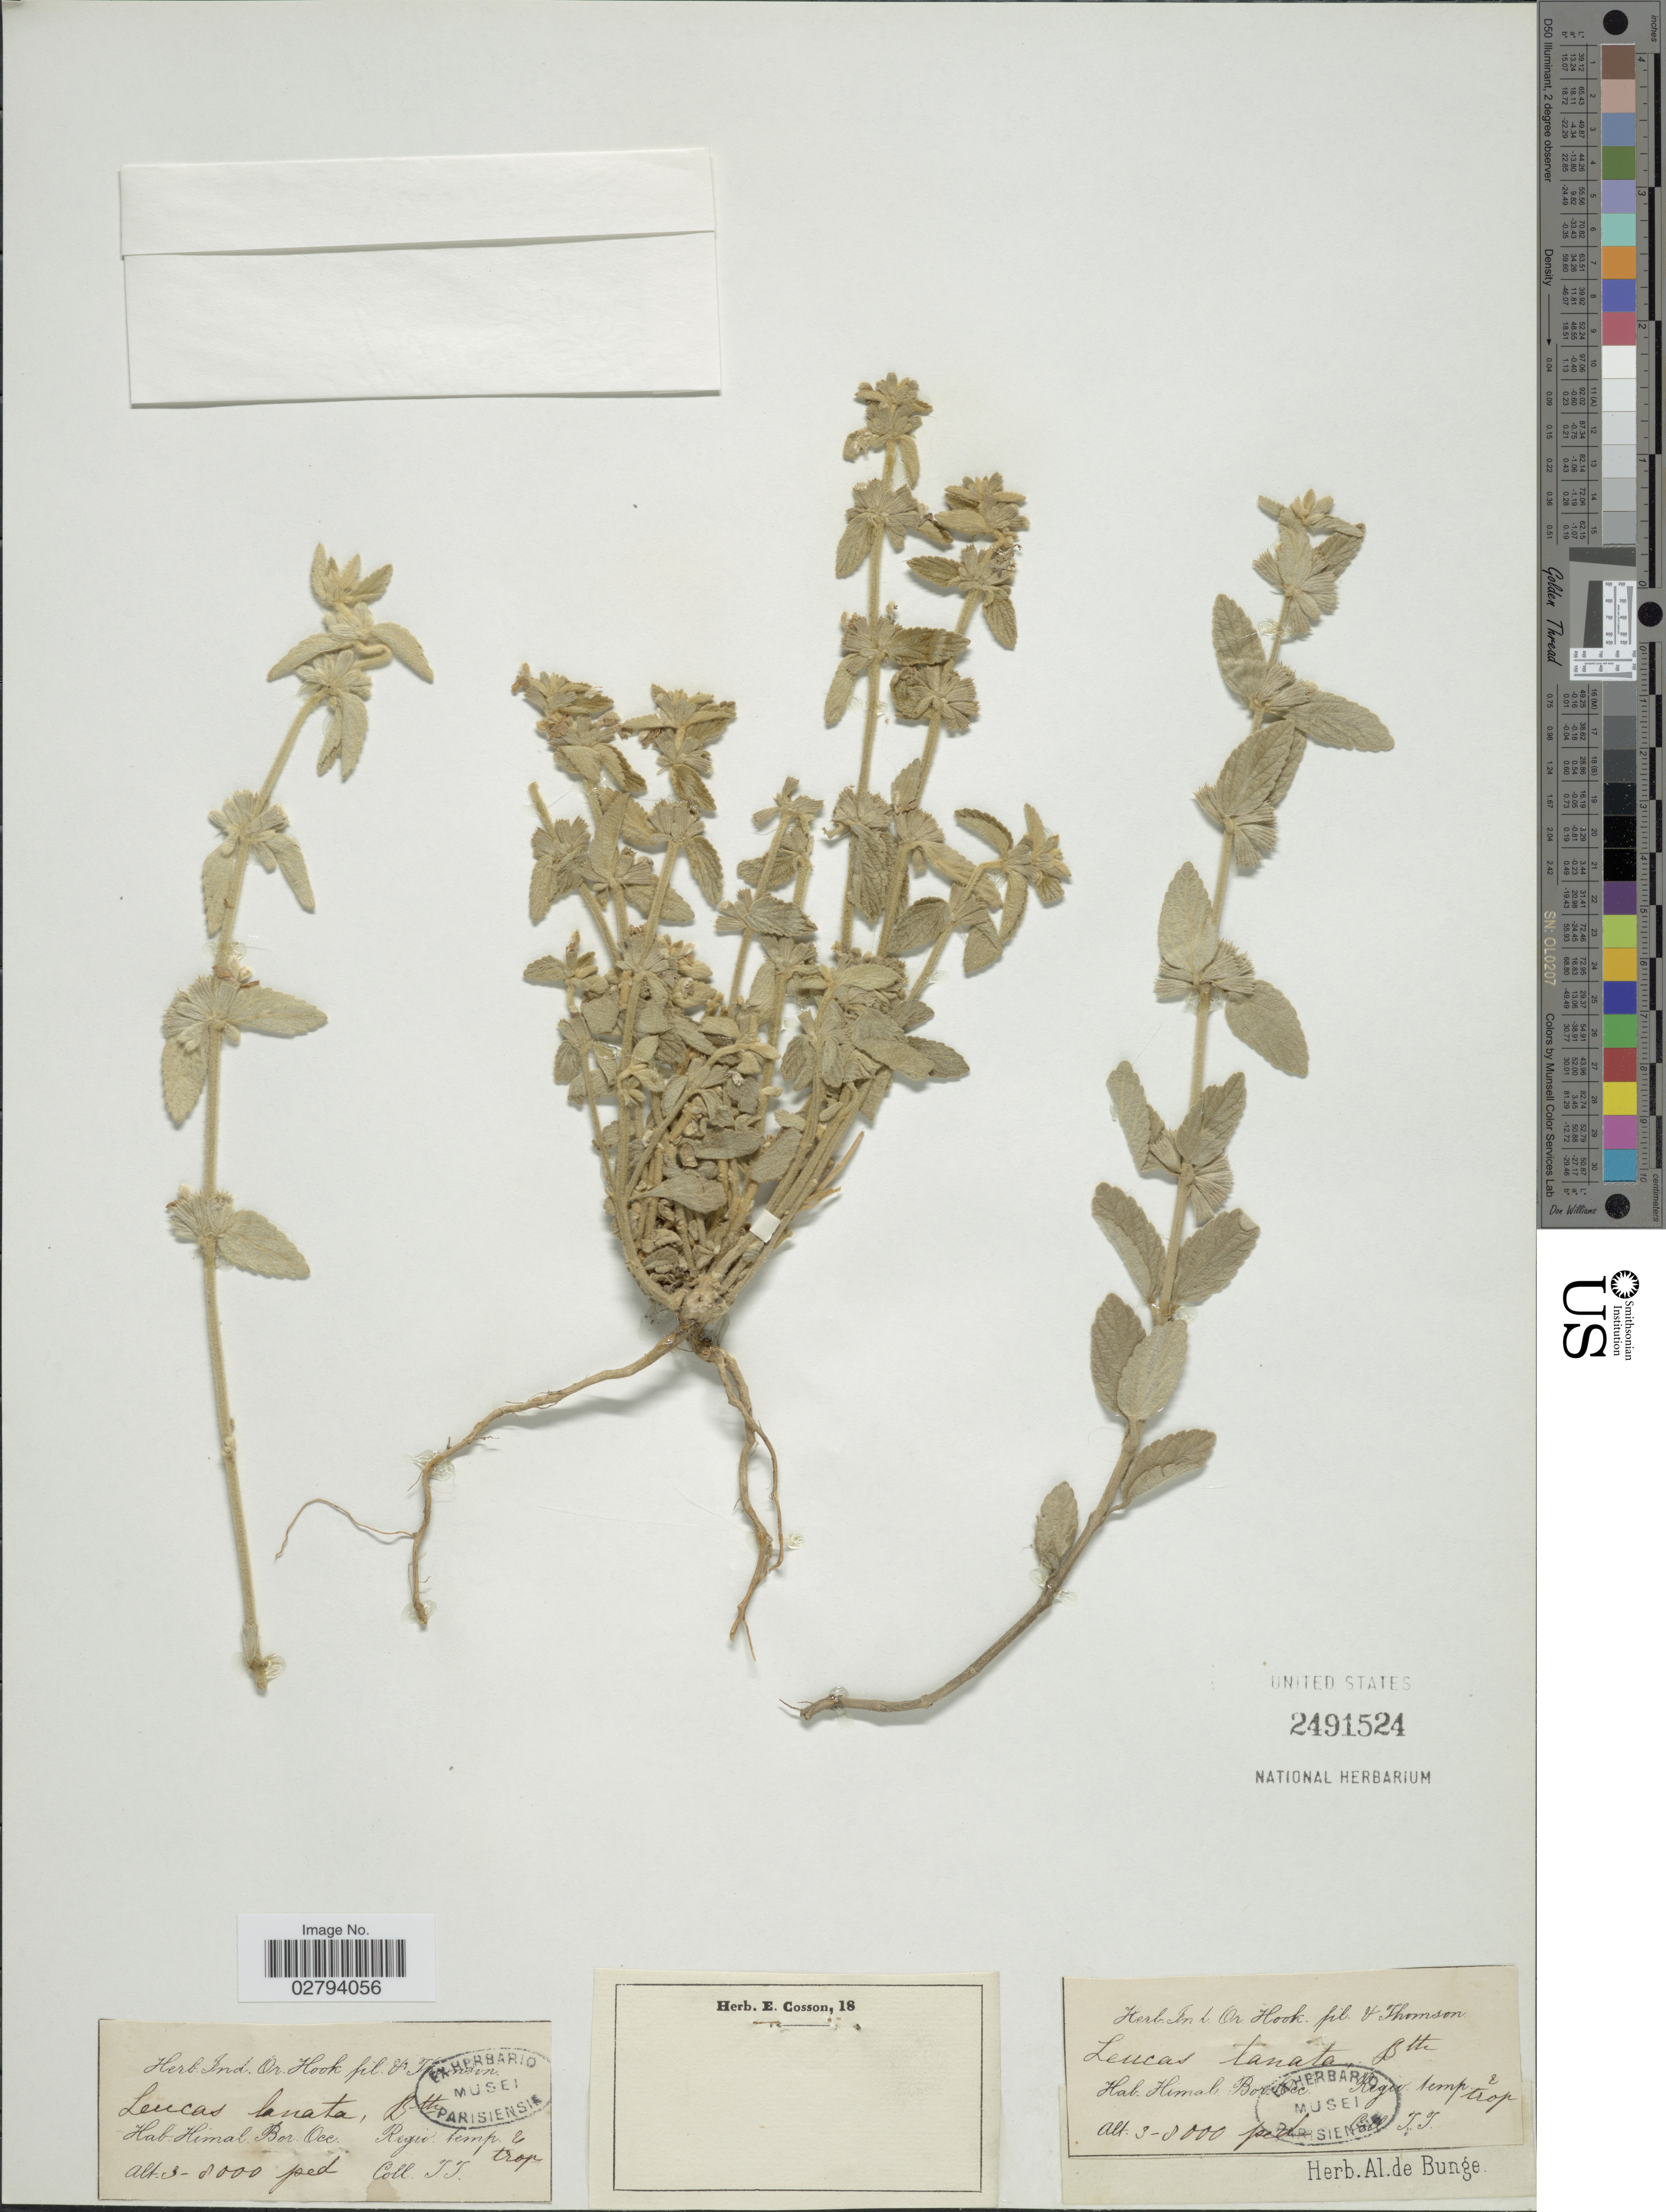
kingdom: Plantae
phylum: Tracheophyta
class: Magnoliopsida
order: Lamiales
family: Lamiaceae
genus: Leucas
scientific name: Leucas lanata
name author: Benth.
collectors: T. Thomson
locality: Himal. Bor. Occ. Regio. temp. & trop.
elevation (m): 914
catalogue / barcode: US 2491524